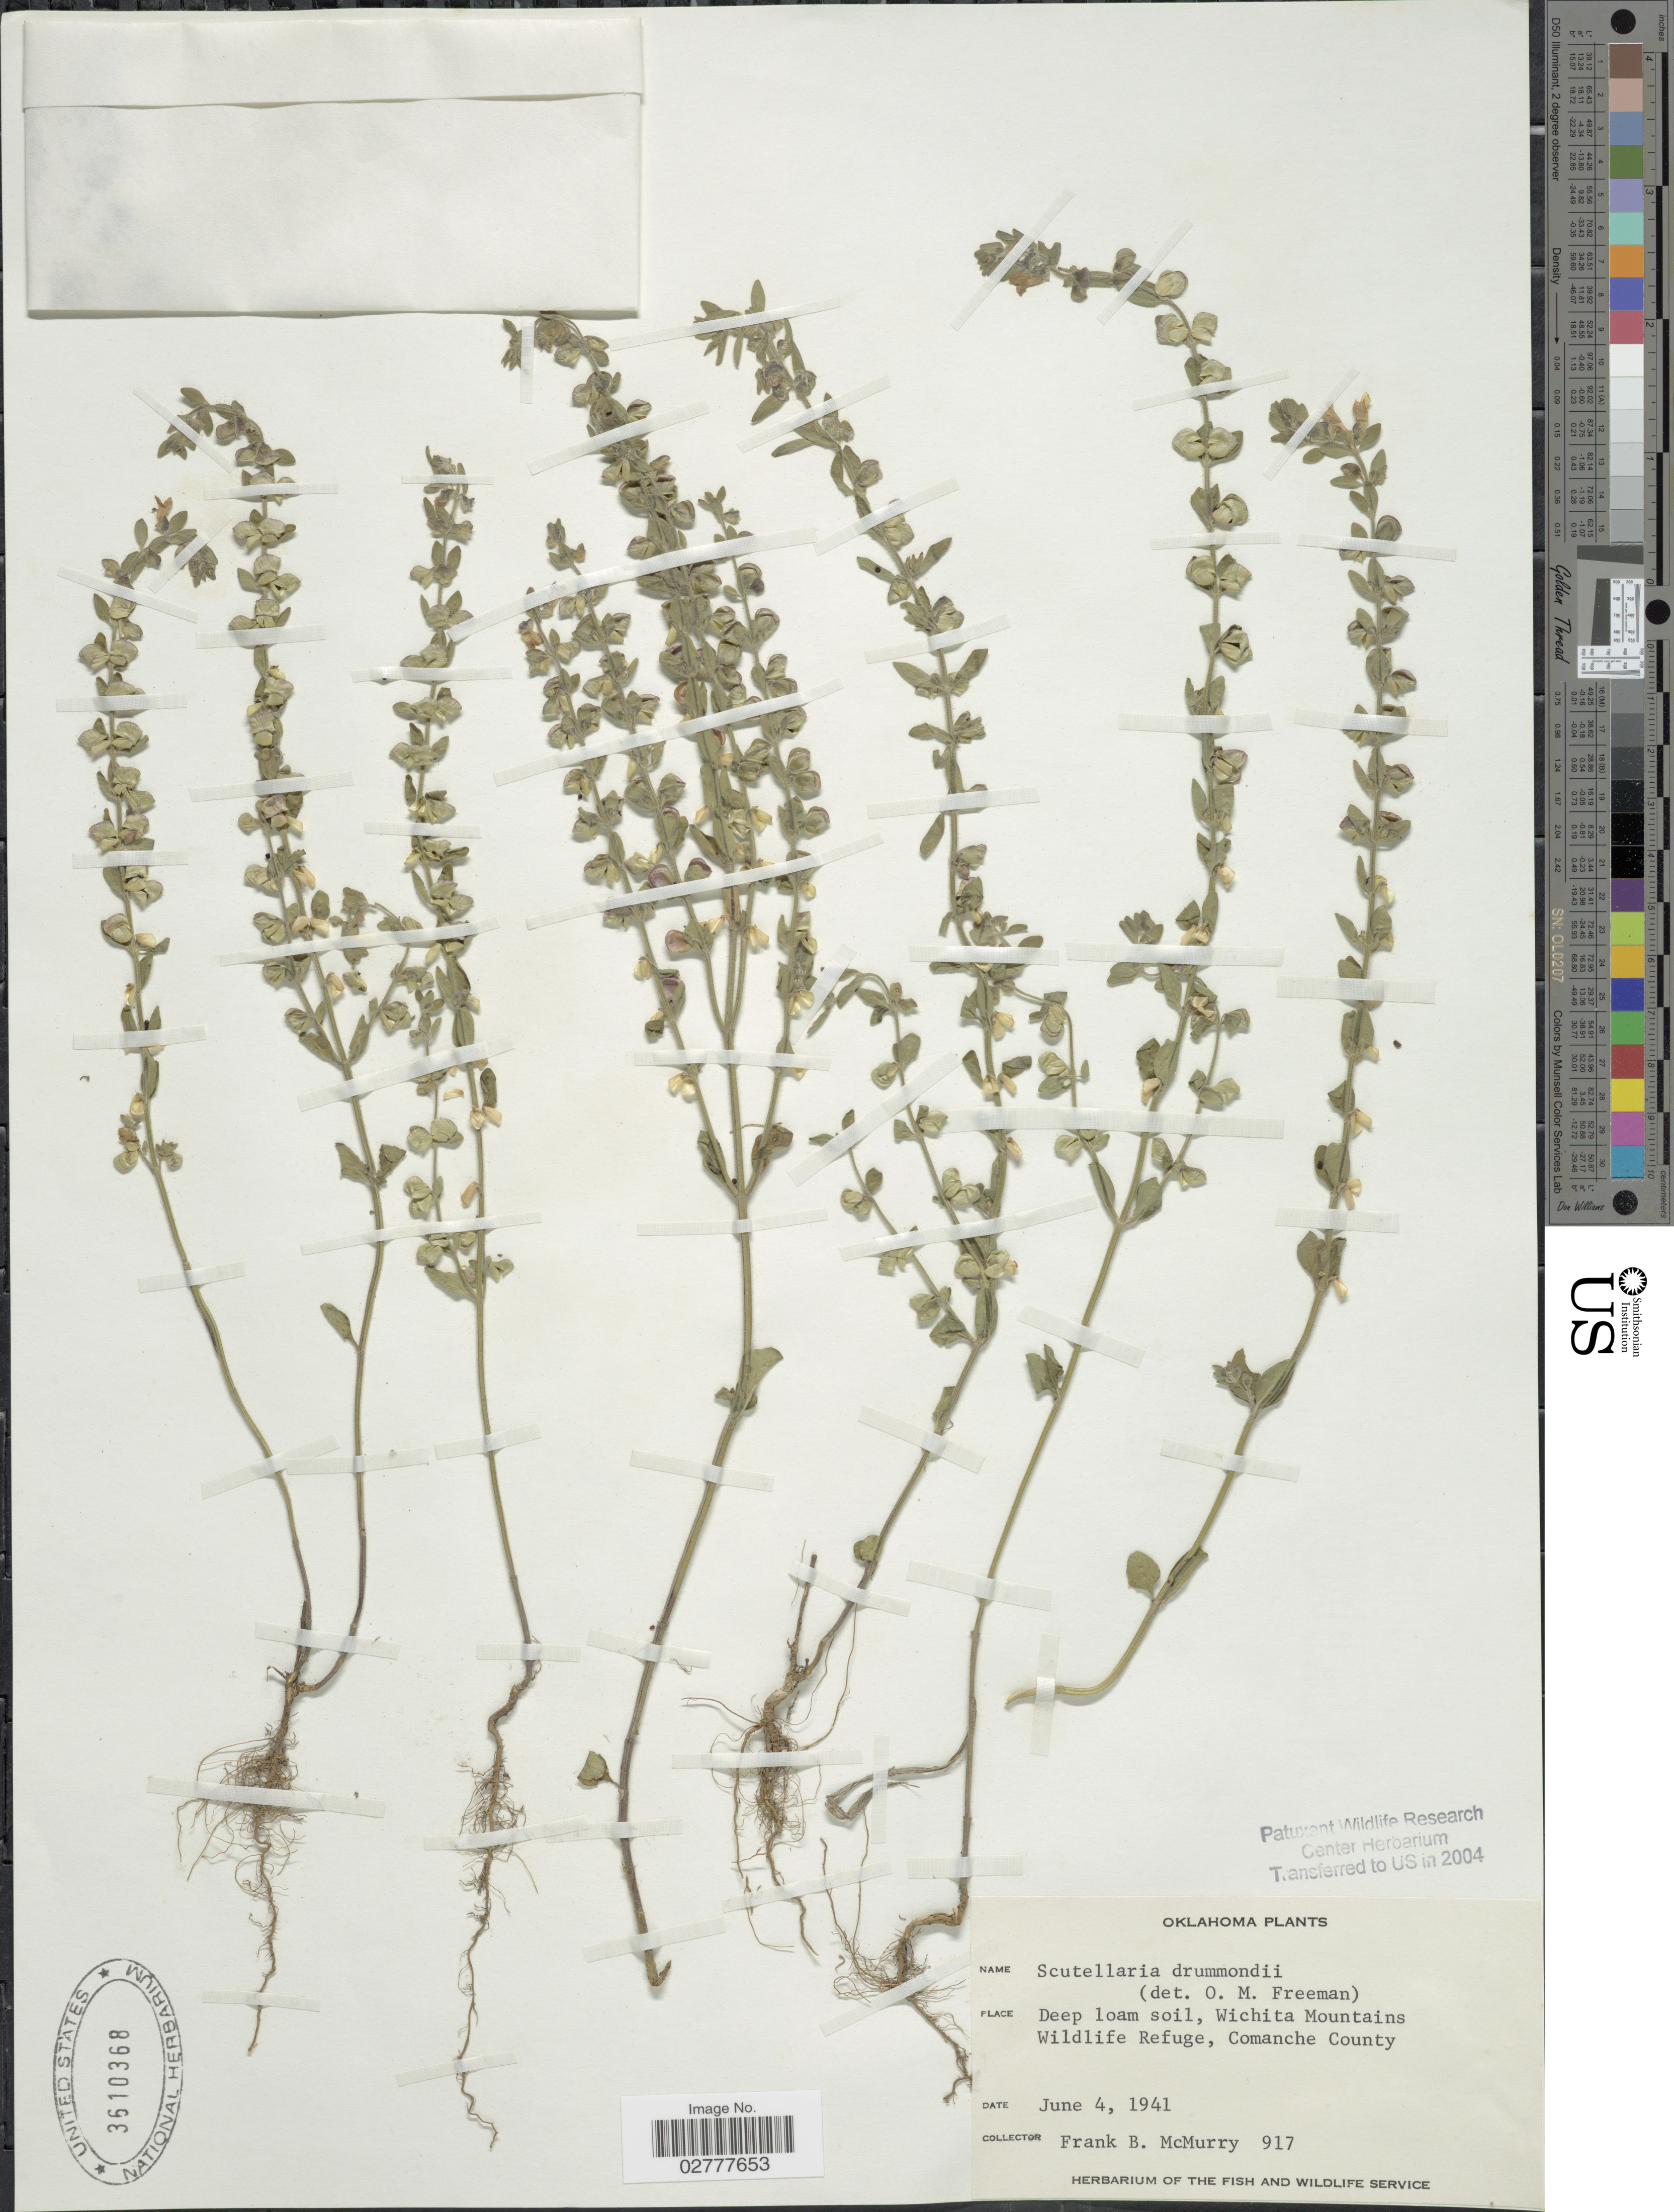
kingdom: Plantae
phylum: Tracheophyta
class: Magnoliopsida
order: Lamiales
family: Lamiaceae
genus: Scutellaria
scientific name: Scutellaria drummondii var. edwardsiana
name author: Benth.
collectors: F. B. McMurry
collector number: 917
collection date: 1941-06-04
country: United States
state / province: Oklahoma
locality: Wichita Mountains, Wildlife Refuge, Comanche County.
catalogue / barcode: US 3610368